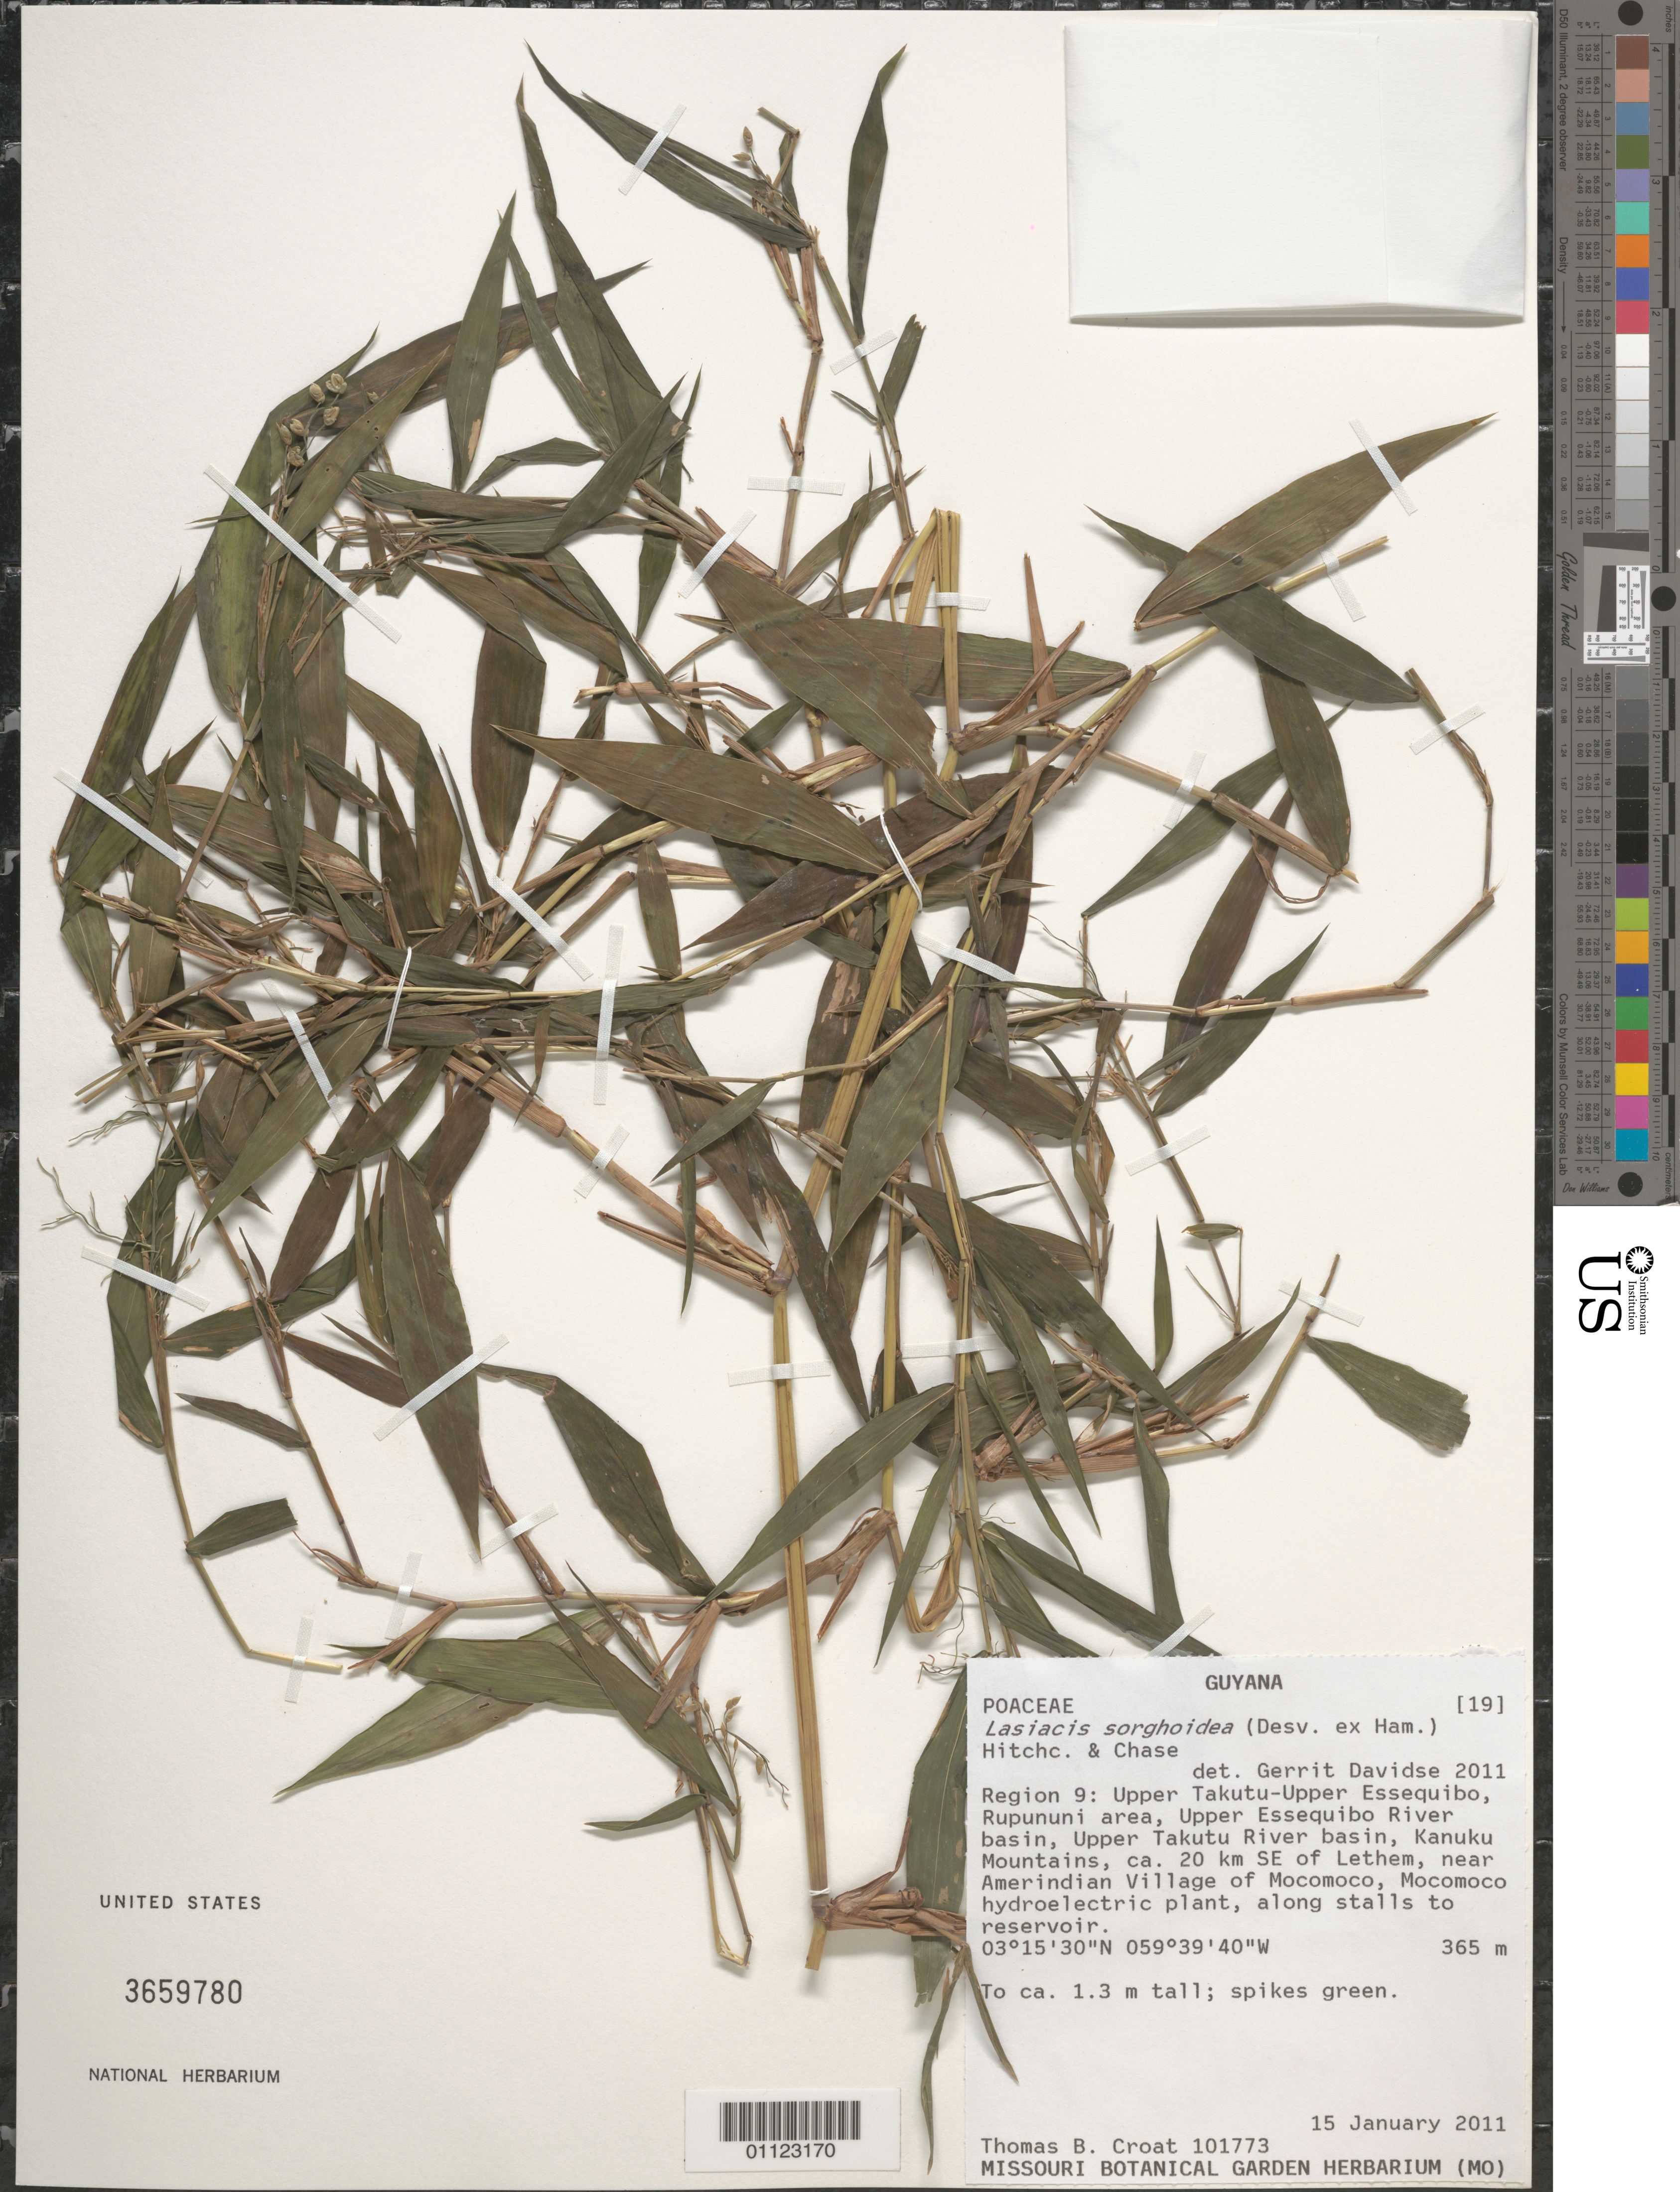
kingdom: Plantae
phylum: Tracheophyta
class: Liliopsida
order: Poales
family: Poaceae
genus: Lasiacis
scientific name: Lasiacis sorghoidea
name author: (Desv. ex Ham.) Hitchc. & Chase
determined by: Davidse, Gerrit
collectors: T. B. Croat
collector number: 101773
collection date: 2011-01-15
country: Guyana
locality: Region 9: Upper Takutu-Upper Essequibo, Rupununi area, Upper Essequibo River basin, Upper Takutu River basin, Kanuku Mountains, ca 20 km SE of lehtem, near Amerinidian Village of Mocomoco, Mocomoco hydroelectric plant, along stalls to reservoir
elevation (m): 365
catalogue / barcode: US 3659780